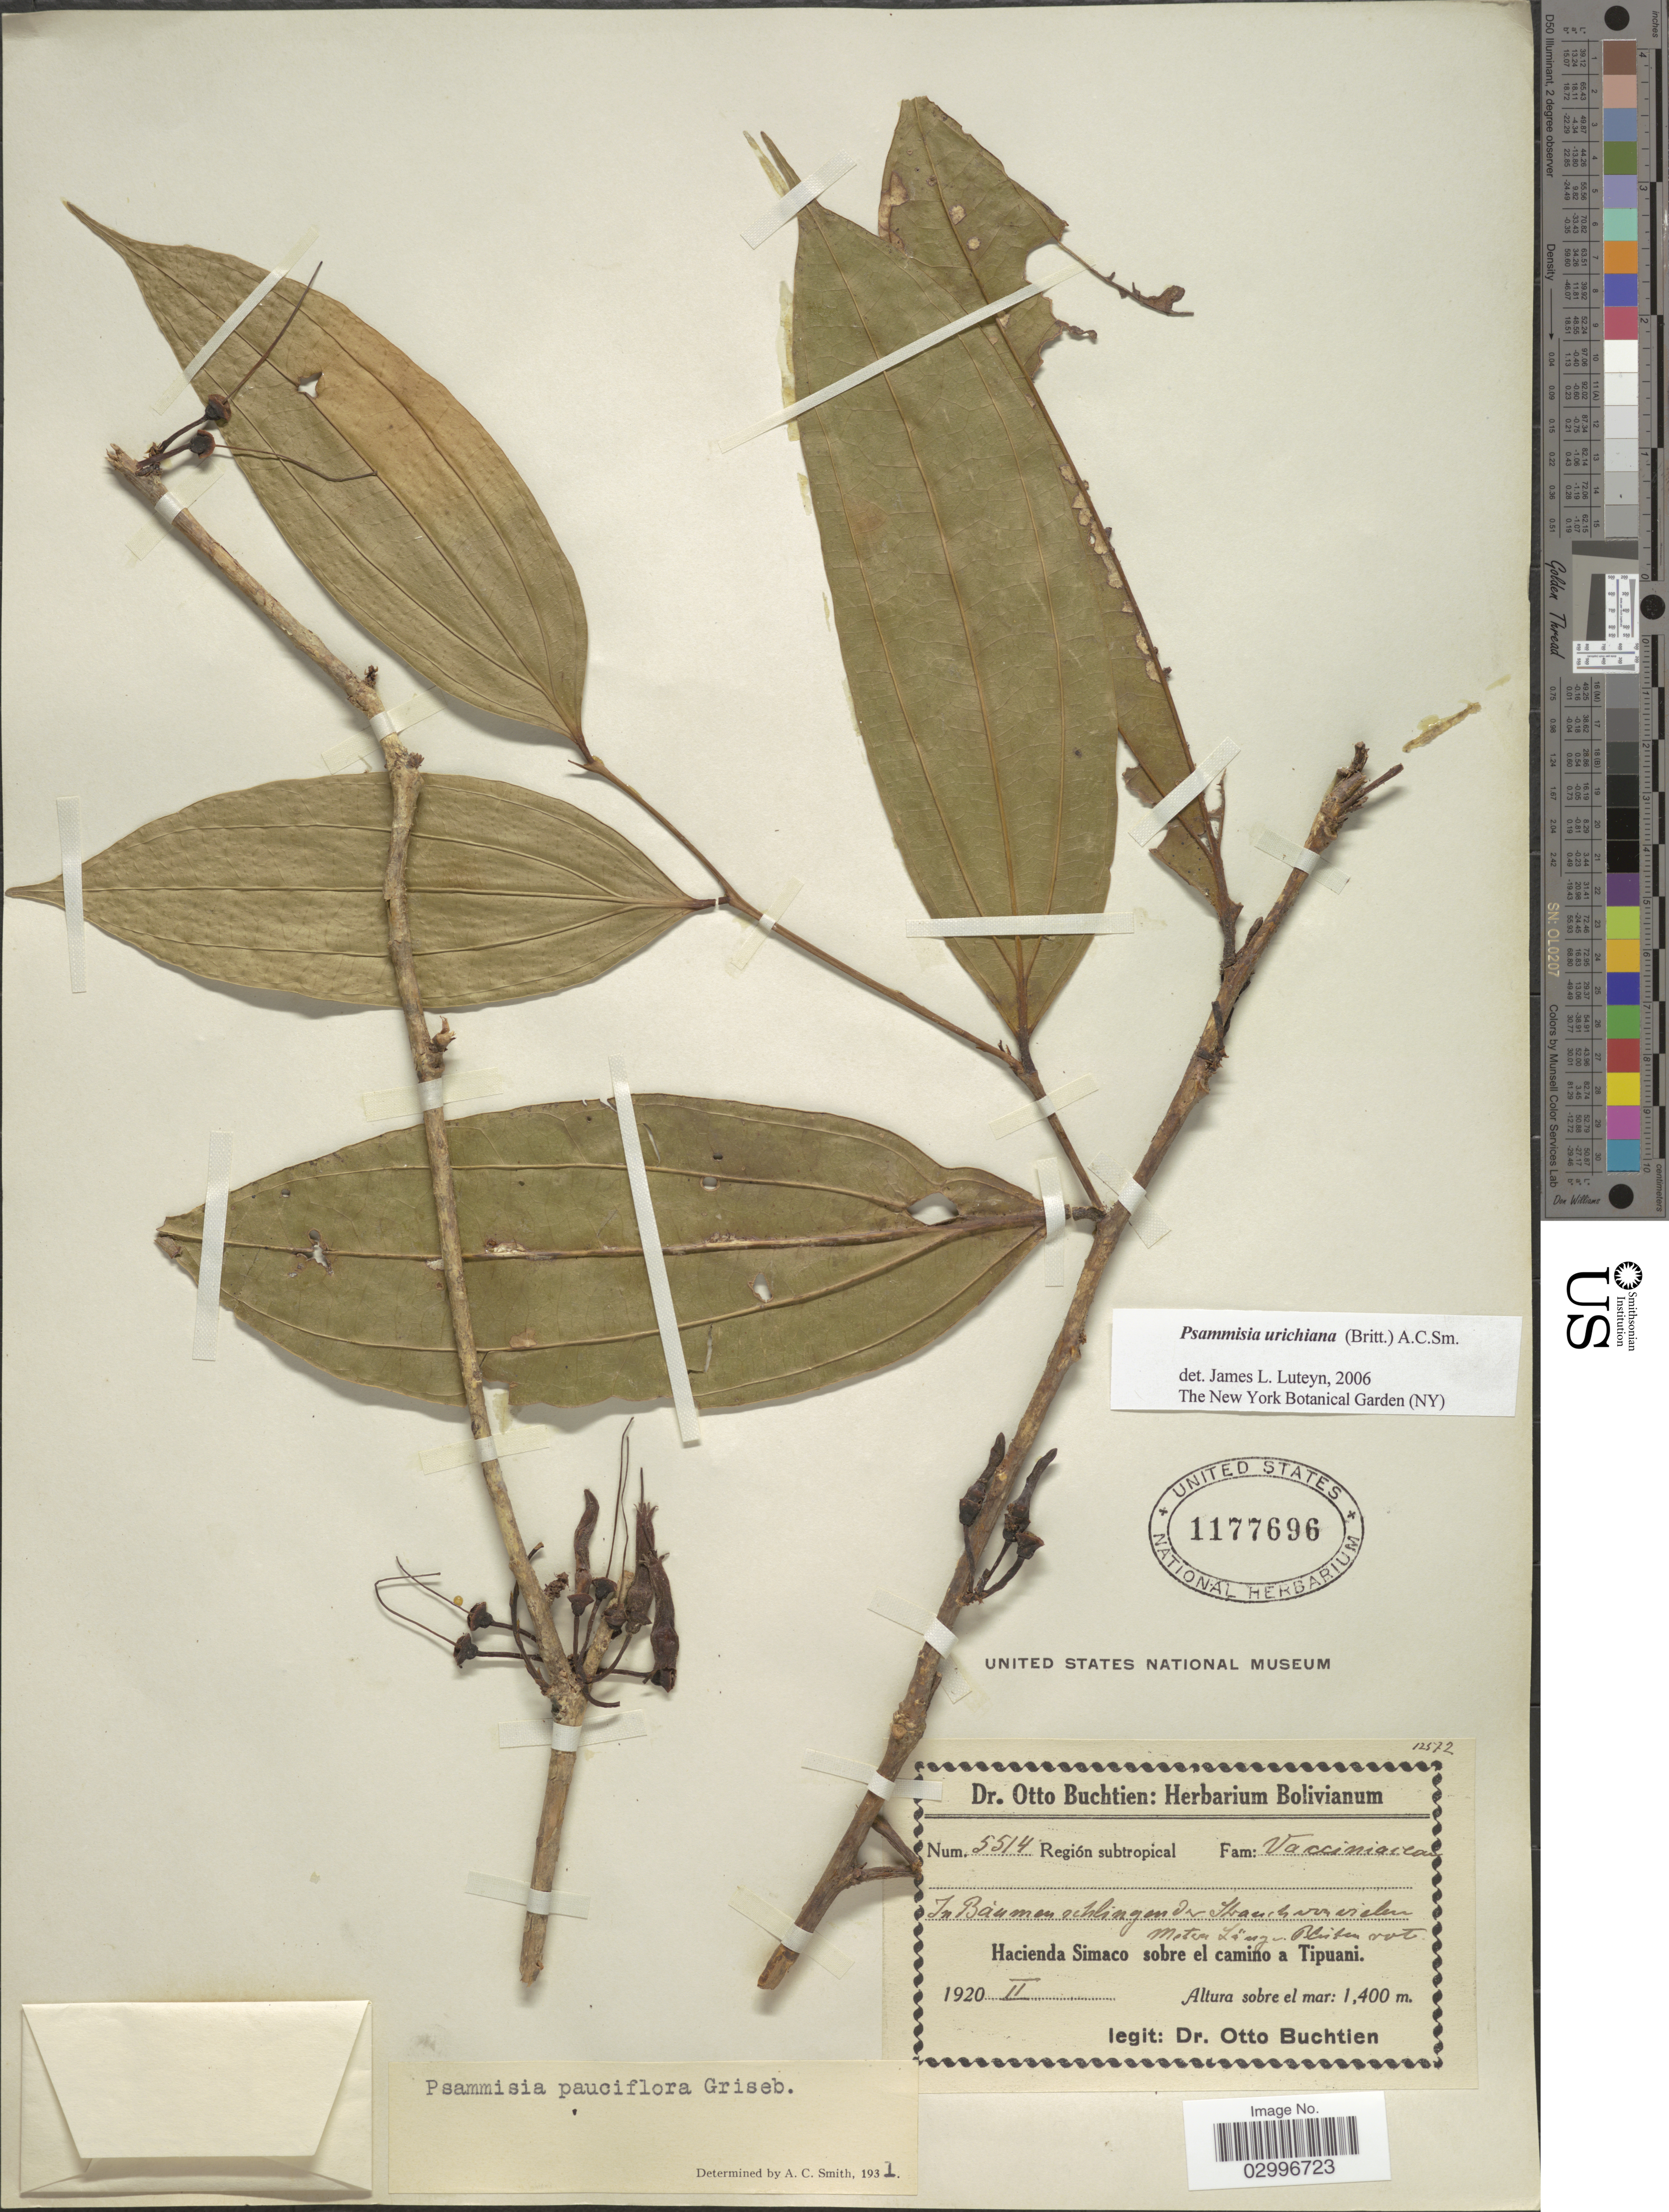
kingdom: Plantae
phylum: Tracheophyta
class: Magnoliopsida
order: Ericales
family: Ericaceae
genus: Psammisia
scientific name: Psammisia urichiana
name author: (Britton) A.C. Sm.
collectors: O. Buchtien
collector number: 5514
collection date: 1920-02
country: Bolivia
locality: Región subtropical.Hacienda Simaco sobre el camino a Tipuani.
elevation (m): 1400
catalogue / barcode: US 1177696